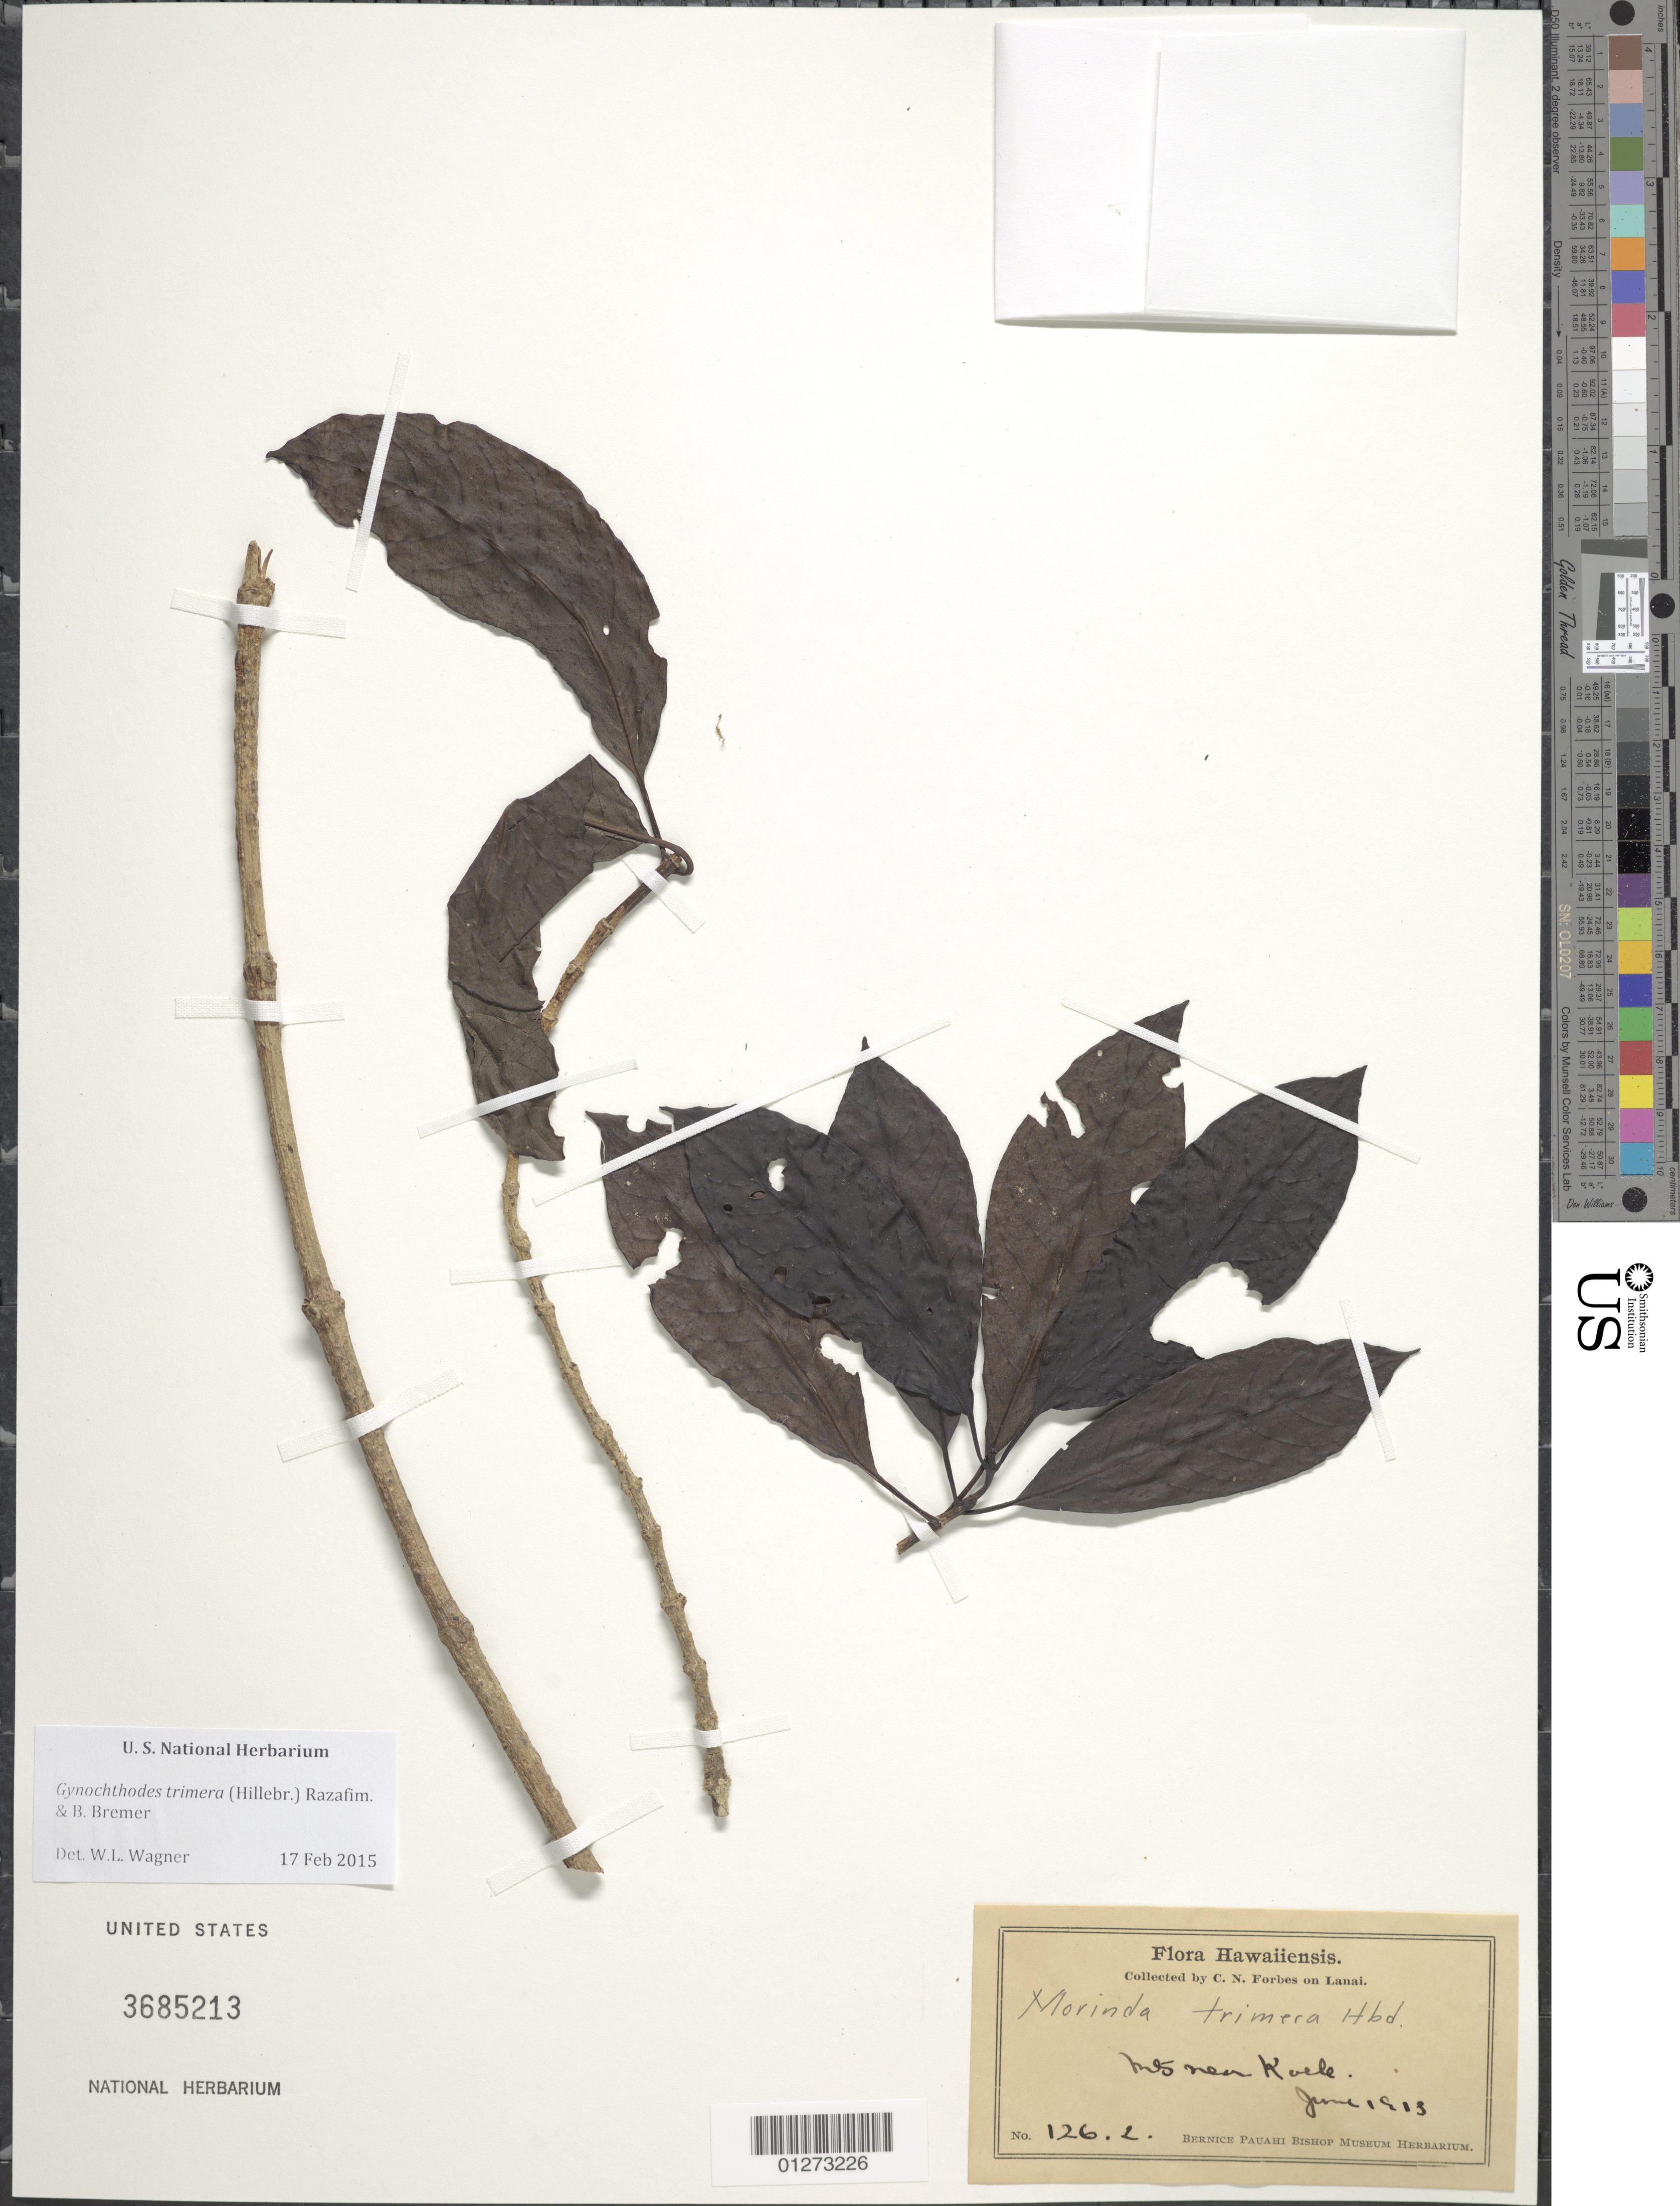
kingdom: Plantae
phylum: Tracheophyta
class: Magnoliopsida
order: Gentianales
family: Rubiaceae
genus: Gynochthodes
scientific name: Gynochthodes trimera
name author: (Hillebr.) Razafim. & B. Bremer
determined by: Wagner, W. L., (BOT), Smithsonian Institution - National Museum of Natural History (UNITED STATES)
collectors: C. N. Forbes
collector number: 126.L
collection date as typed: Jun 1913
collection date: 1913-06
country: United States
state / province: Hawaii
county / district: Honolulu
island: Lana'i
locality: Mts. near Kaele.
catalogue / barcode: US 3685213